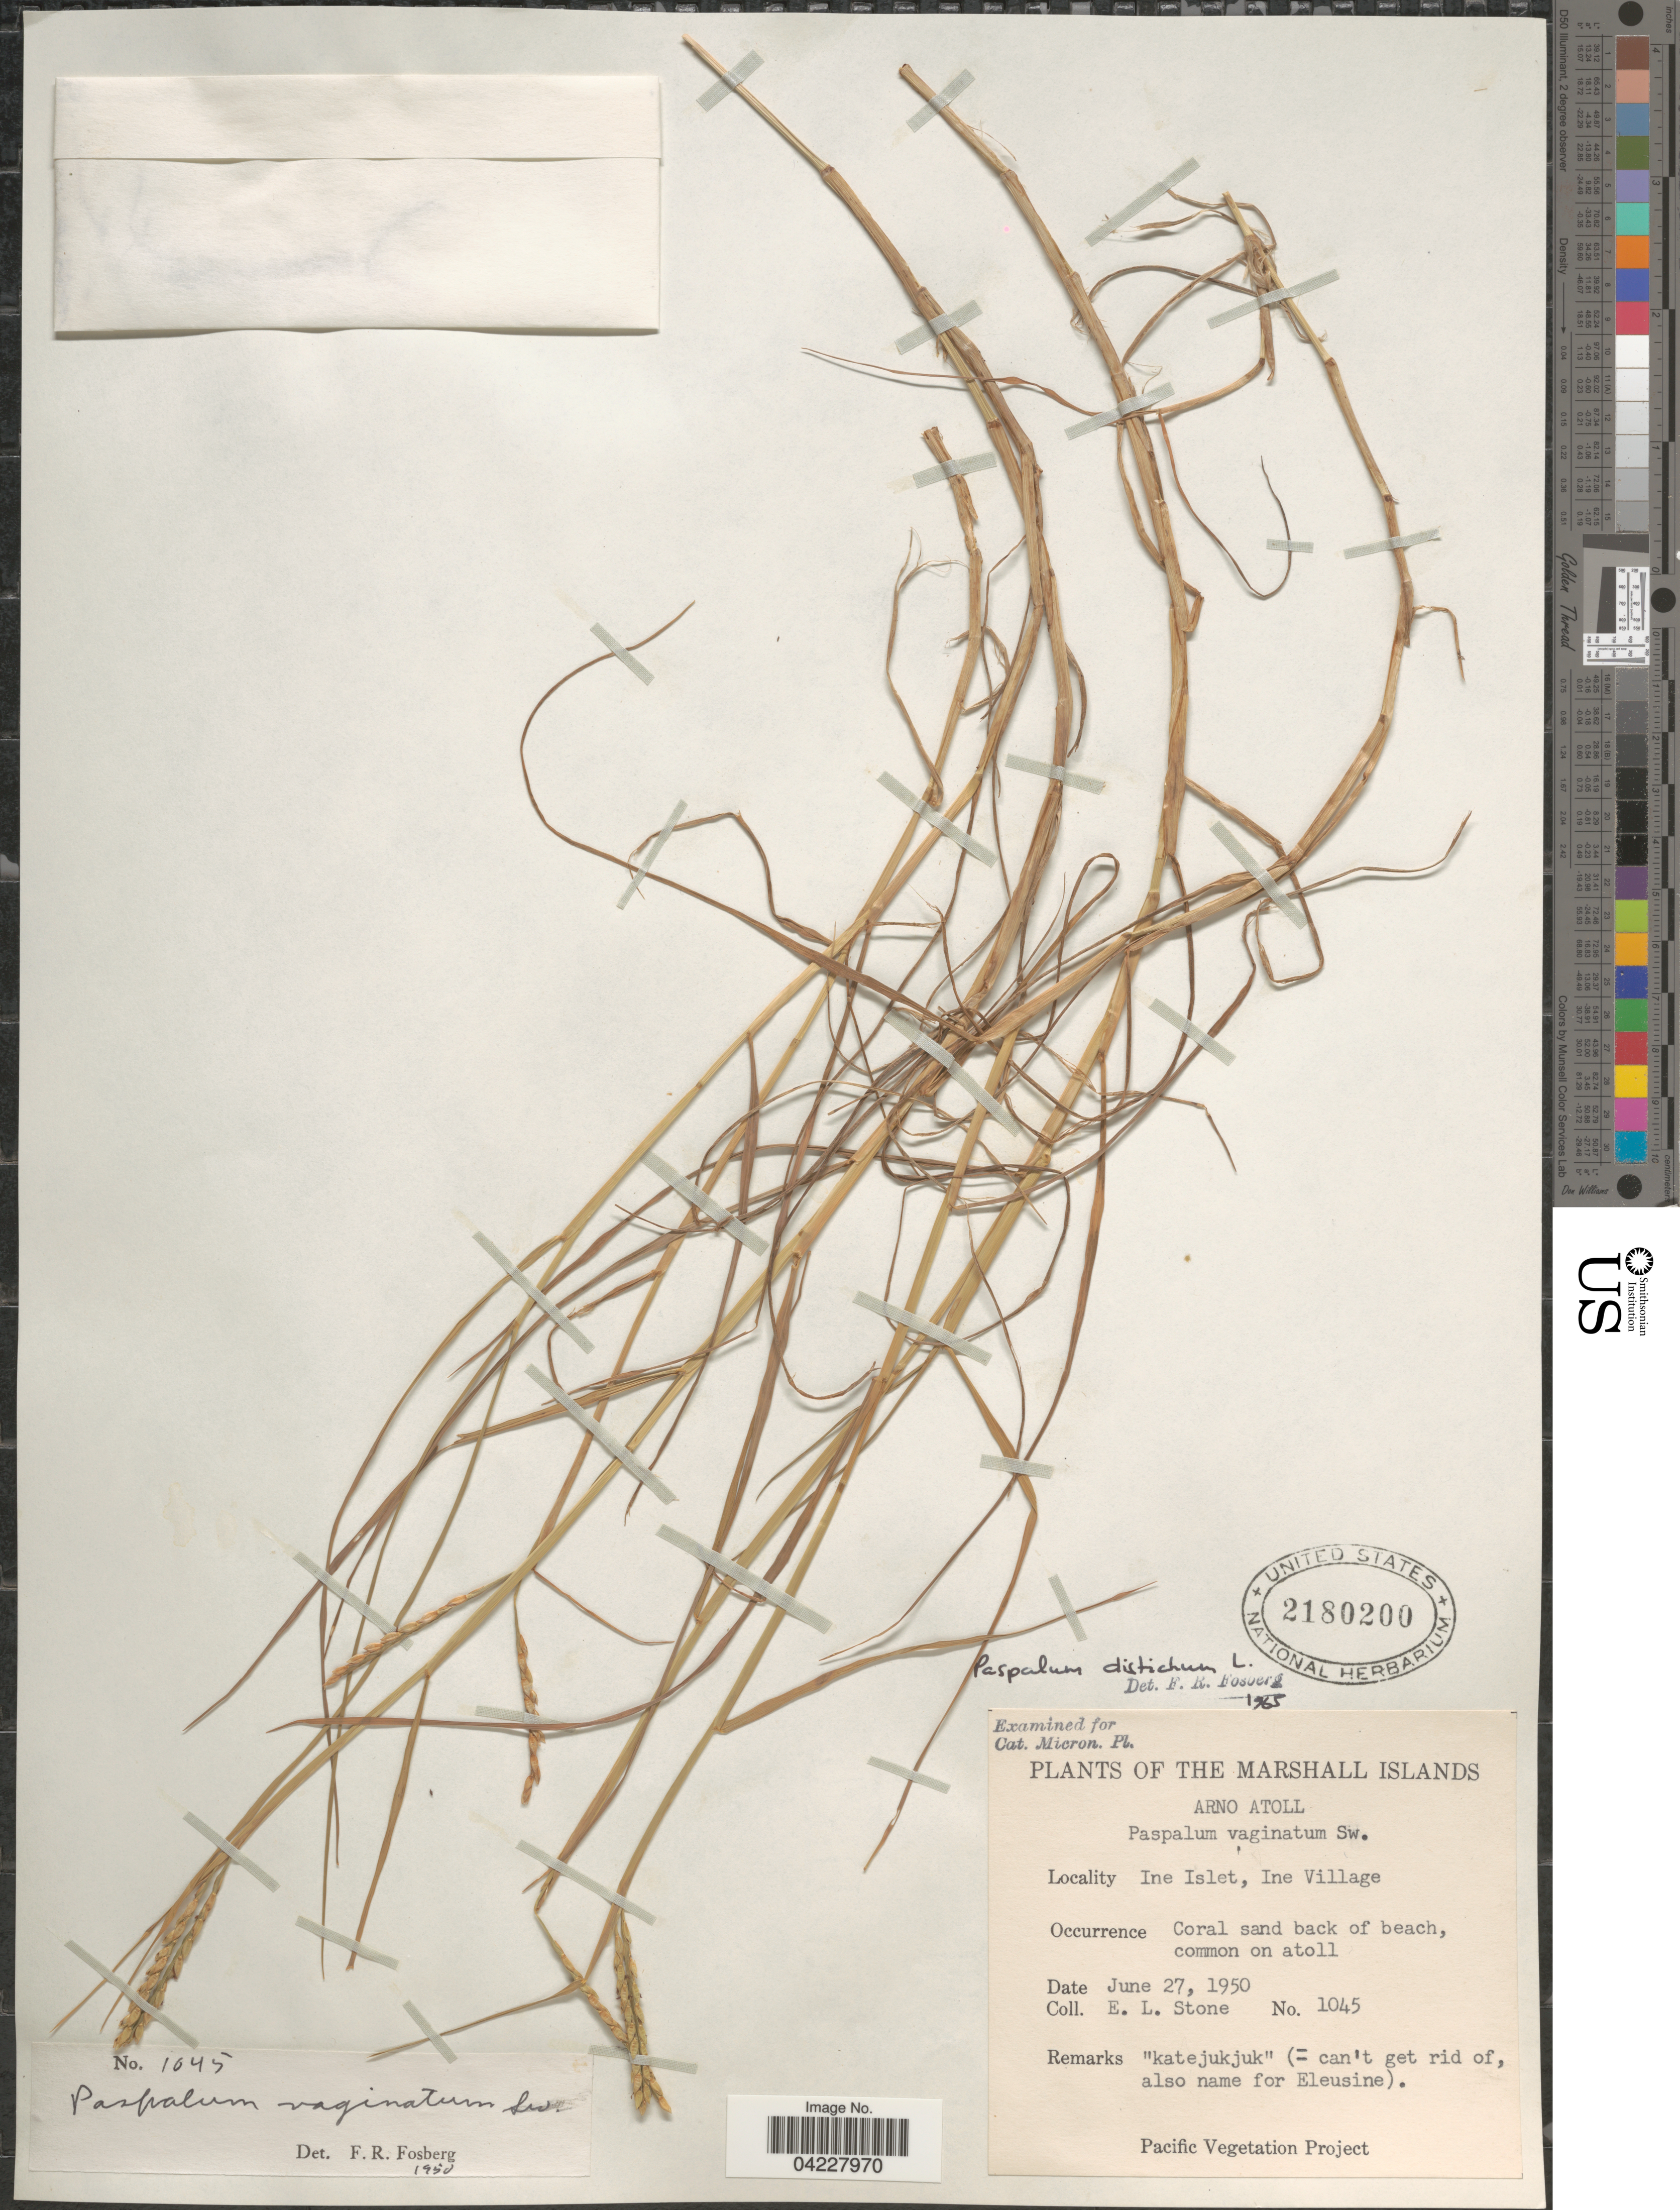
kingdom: Plantae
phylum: Tracheophyta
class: Liliopsida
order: Poales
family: Poaceae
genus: Paspalum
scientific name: Paspalum distichum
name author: L.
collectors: E. L. Stone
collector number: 1045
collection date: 1950-06-27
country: Marshall Islands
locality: Arno Atoll. Ine Islet, Ine Village.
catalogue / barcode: US 2180200